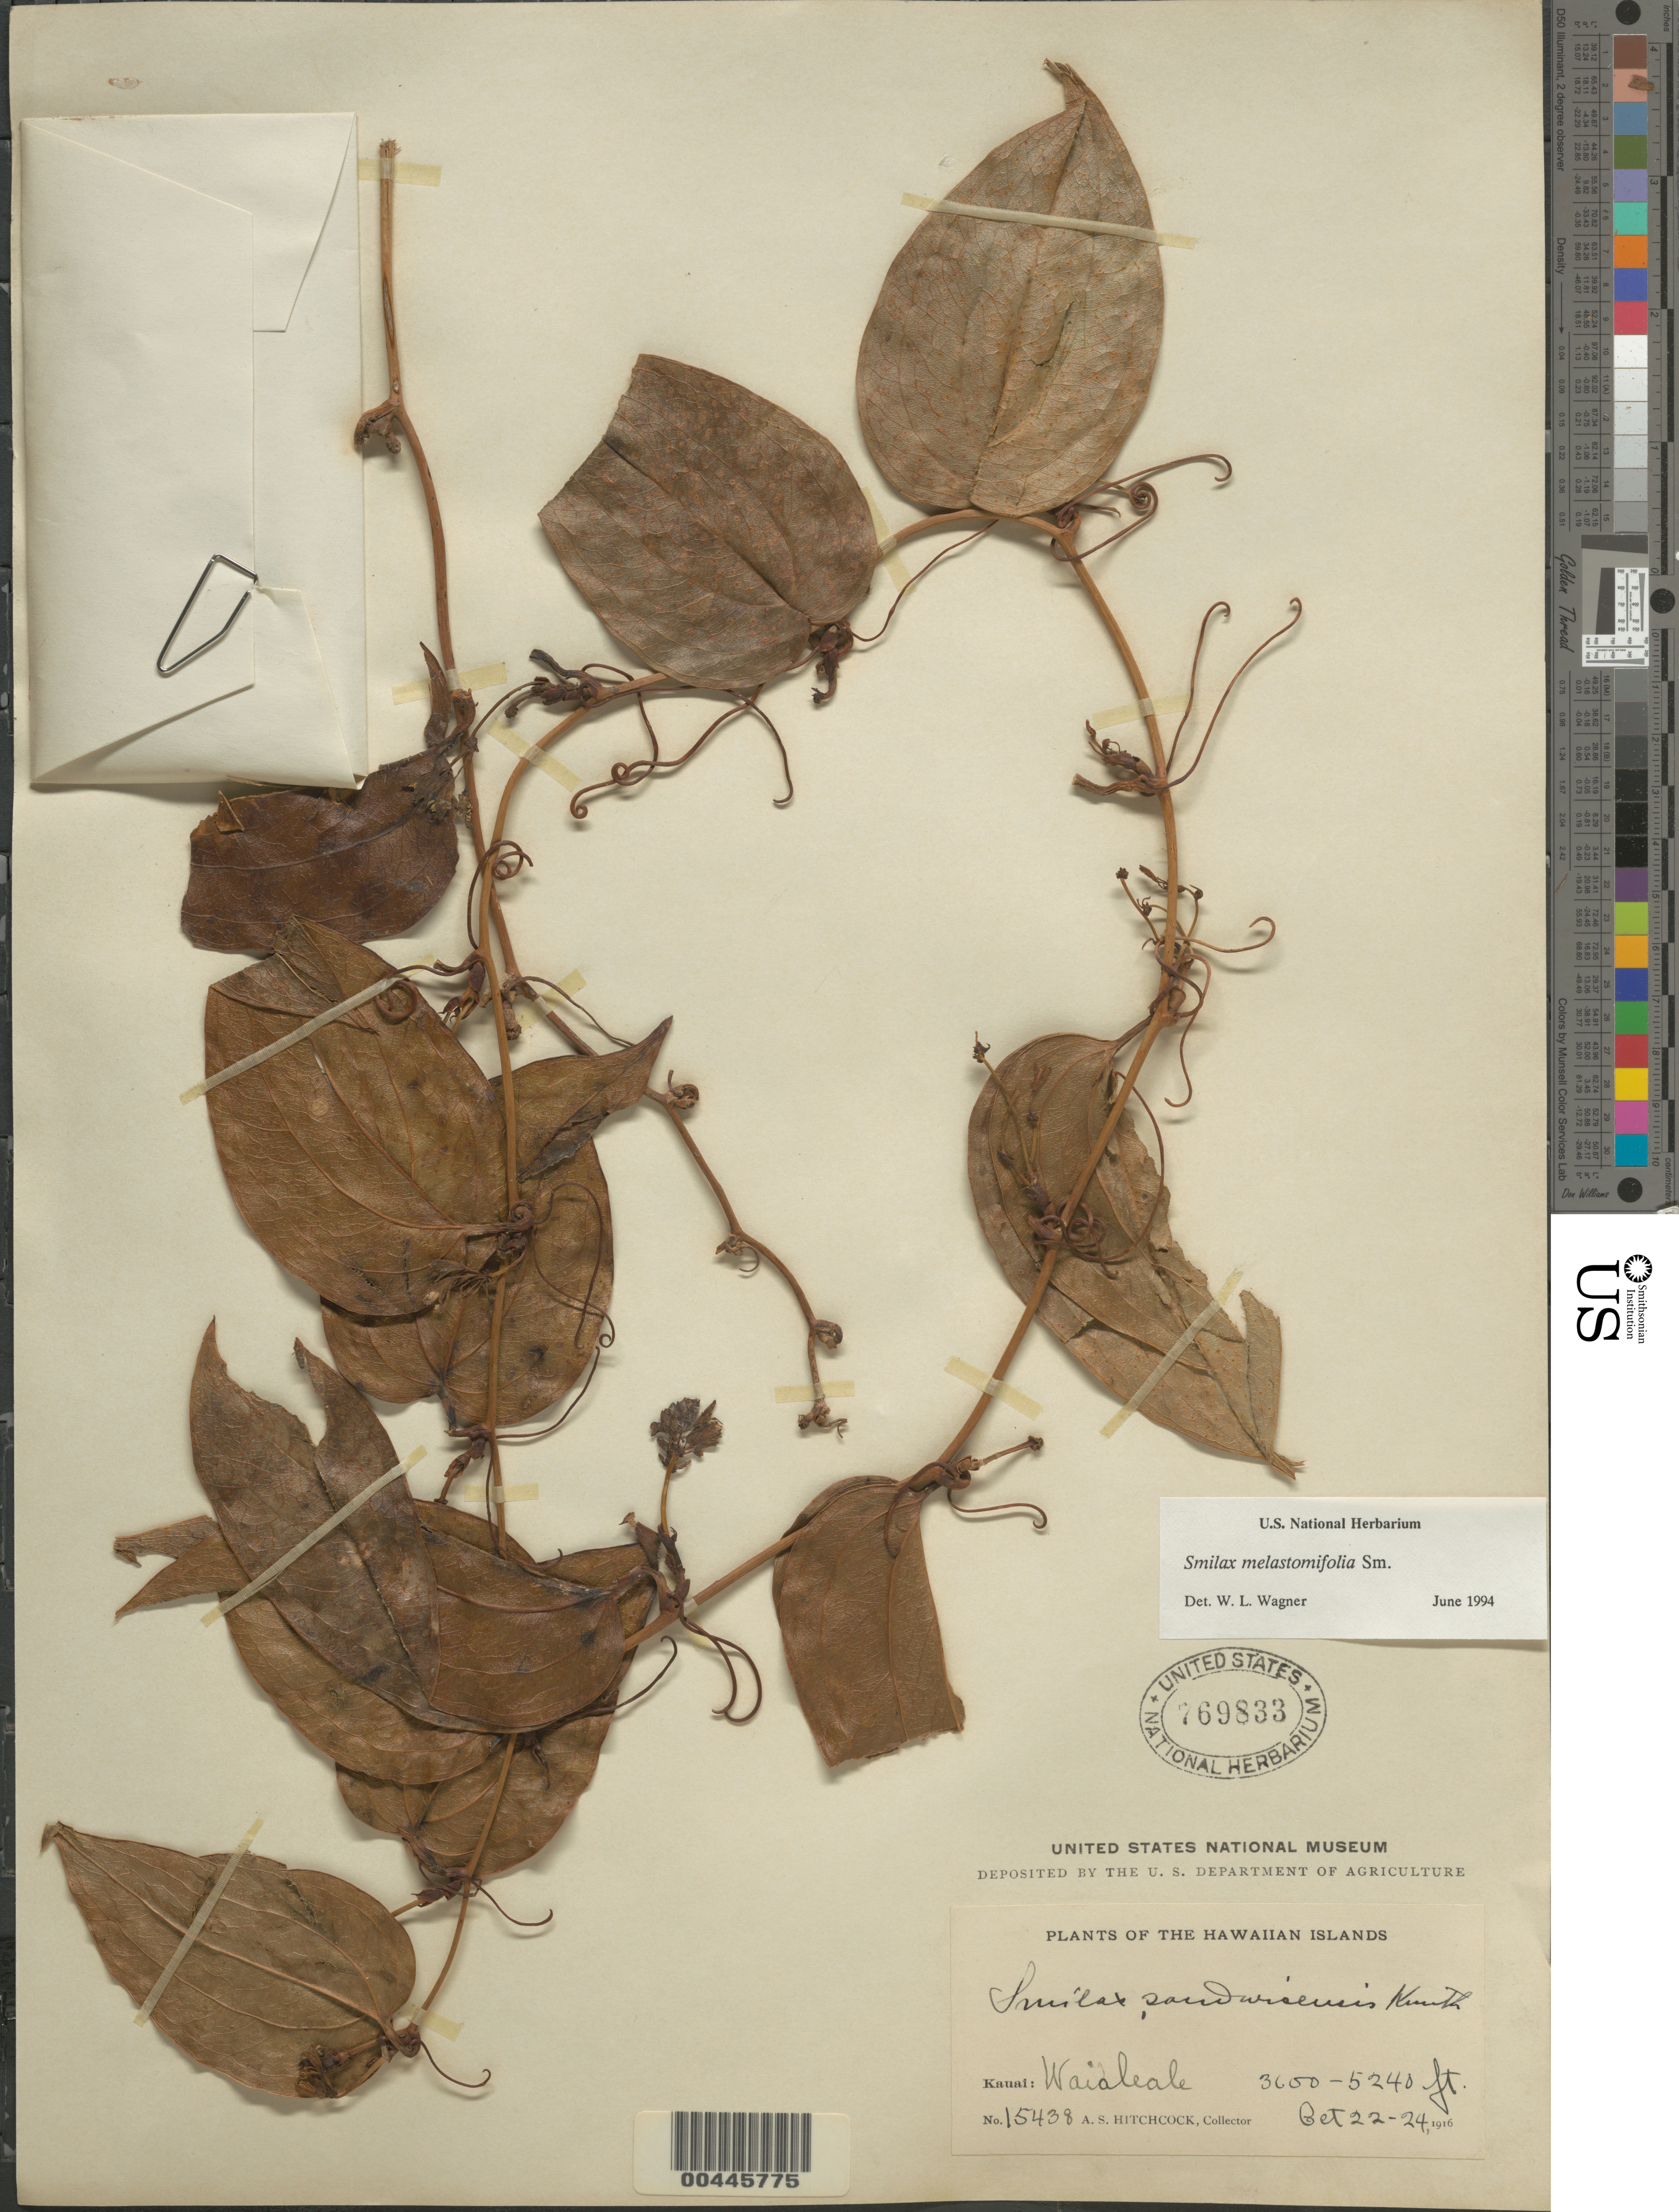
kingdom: Plantae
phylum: Tracheophyta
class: Liliopsida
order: Liliales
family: Smilacaceae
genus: Smilax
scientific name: Smilax melastomifolia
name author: Sm.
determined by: Wagner, W. L., (BOT), Smithsonian Institution - National Museum of Natural History (UNITED STATES)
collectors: A. S. Hitchcock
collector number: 15438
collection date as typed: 22 Oct 1916 to 24 Oct 1916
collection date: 1916-10-22/1916-10-24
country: United States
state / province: Hawaii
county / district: Kauai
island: Kaua'i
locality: Waialeale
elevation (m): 1097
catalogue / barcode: US 769833